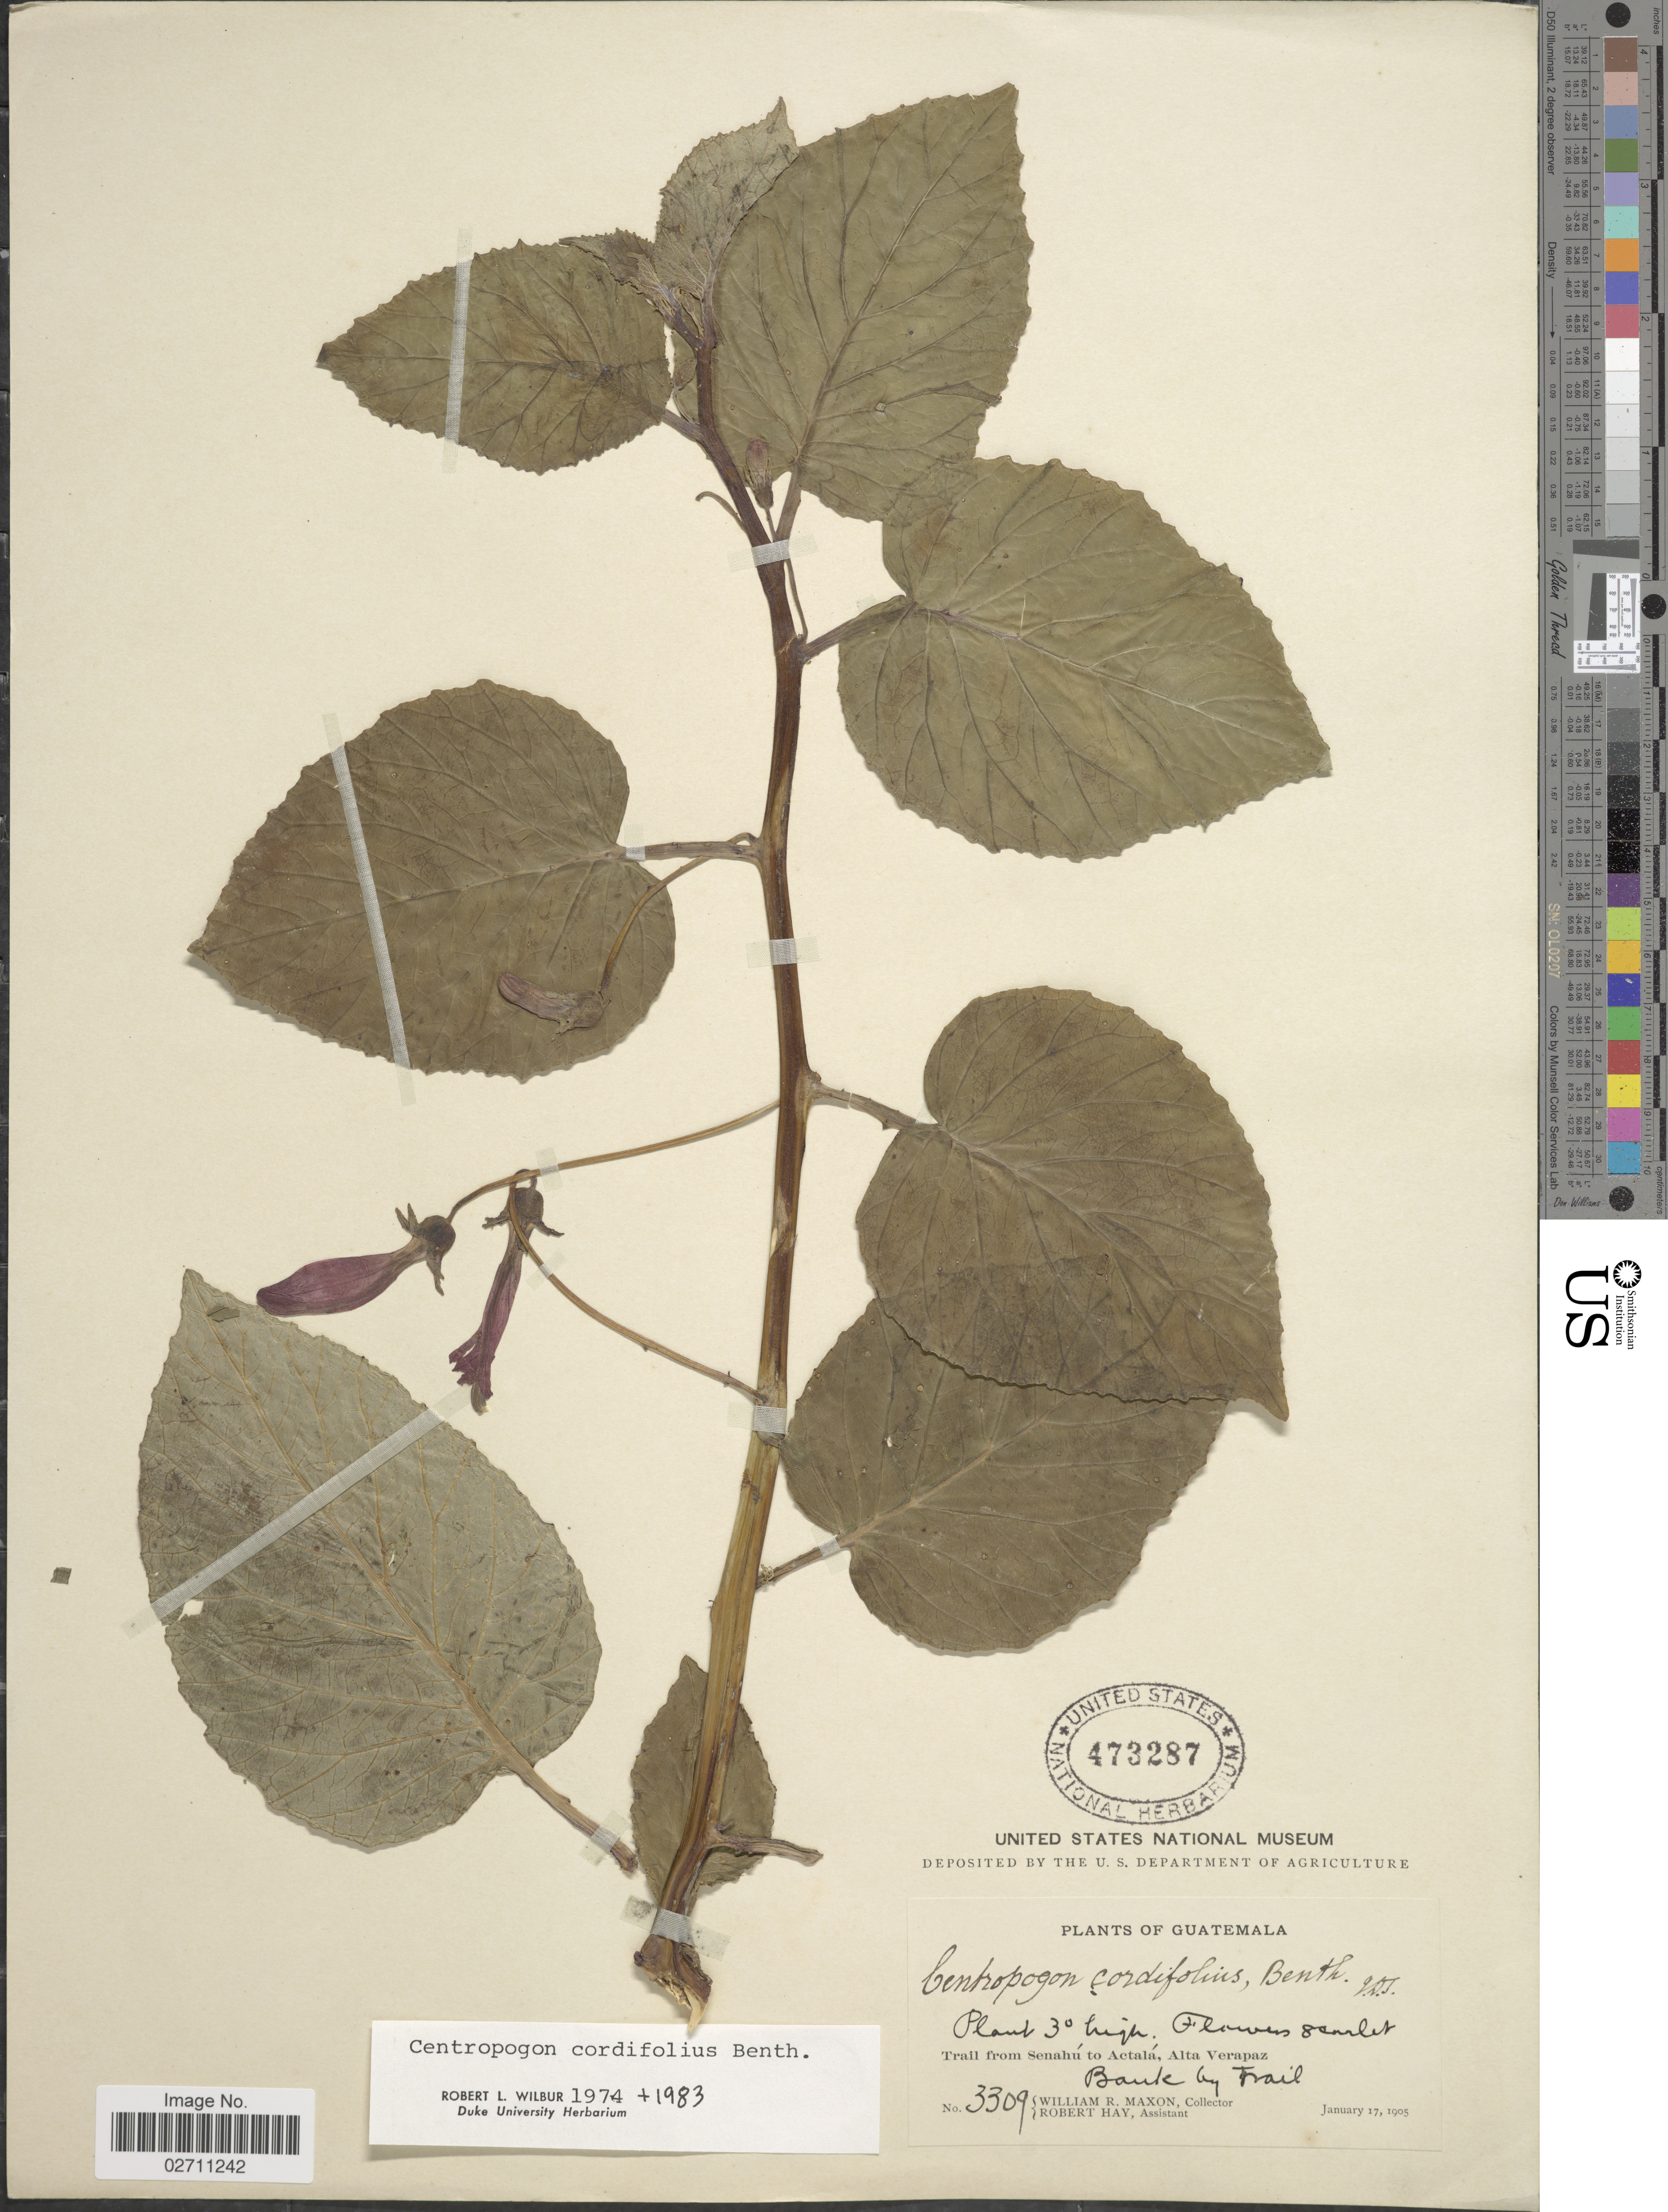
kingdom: Plantae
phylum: Tracheophyta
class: Magnoliopsida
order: Asterales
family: Campanulaceae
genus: Centropogon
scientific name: Centropogon cordifolius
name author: Benth.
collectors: W. R. Maxon & R. Hay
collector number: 3309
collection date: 1905-01-17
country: Guatemala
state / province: Alta Verapaz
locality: Trail from Senahu to Actala, bank by Trail.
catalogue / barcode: US 473287